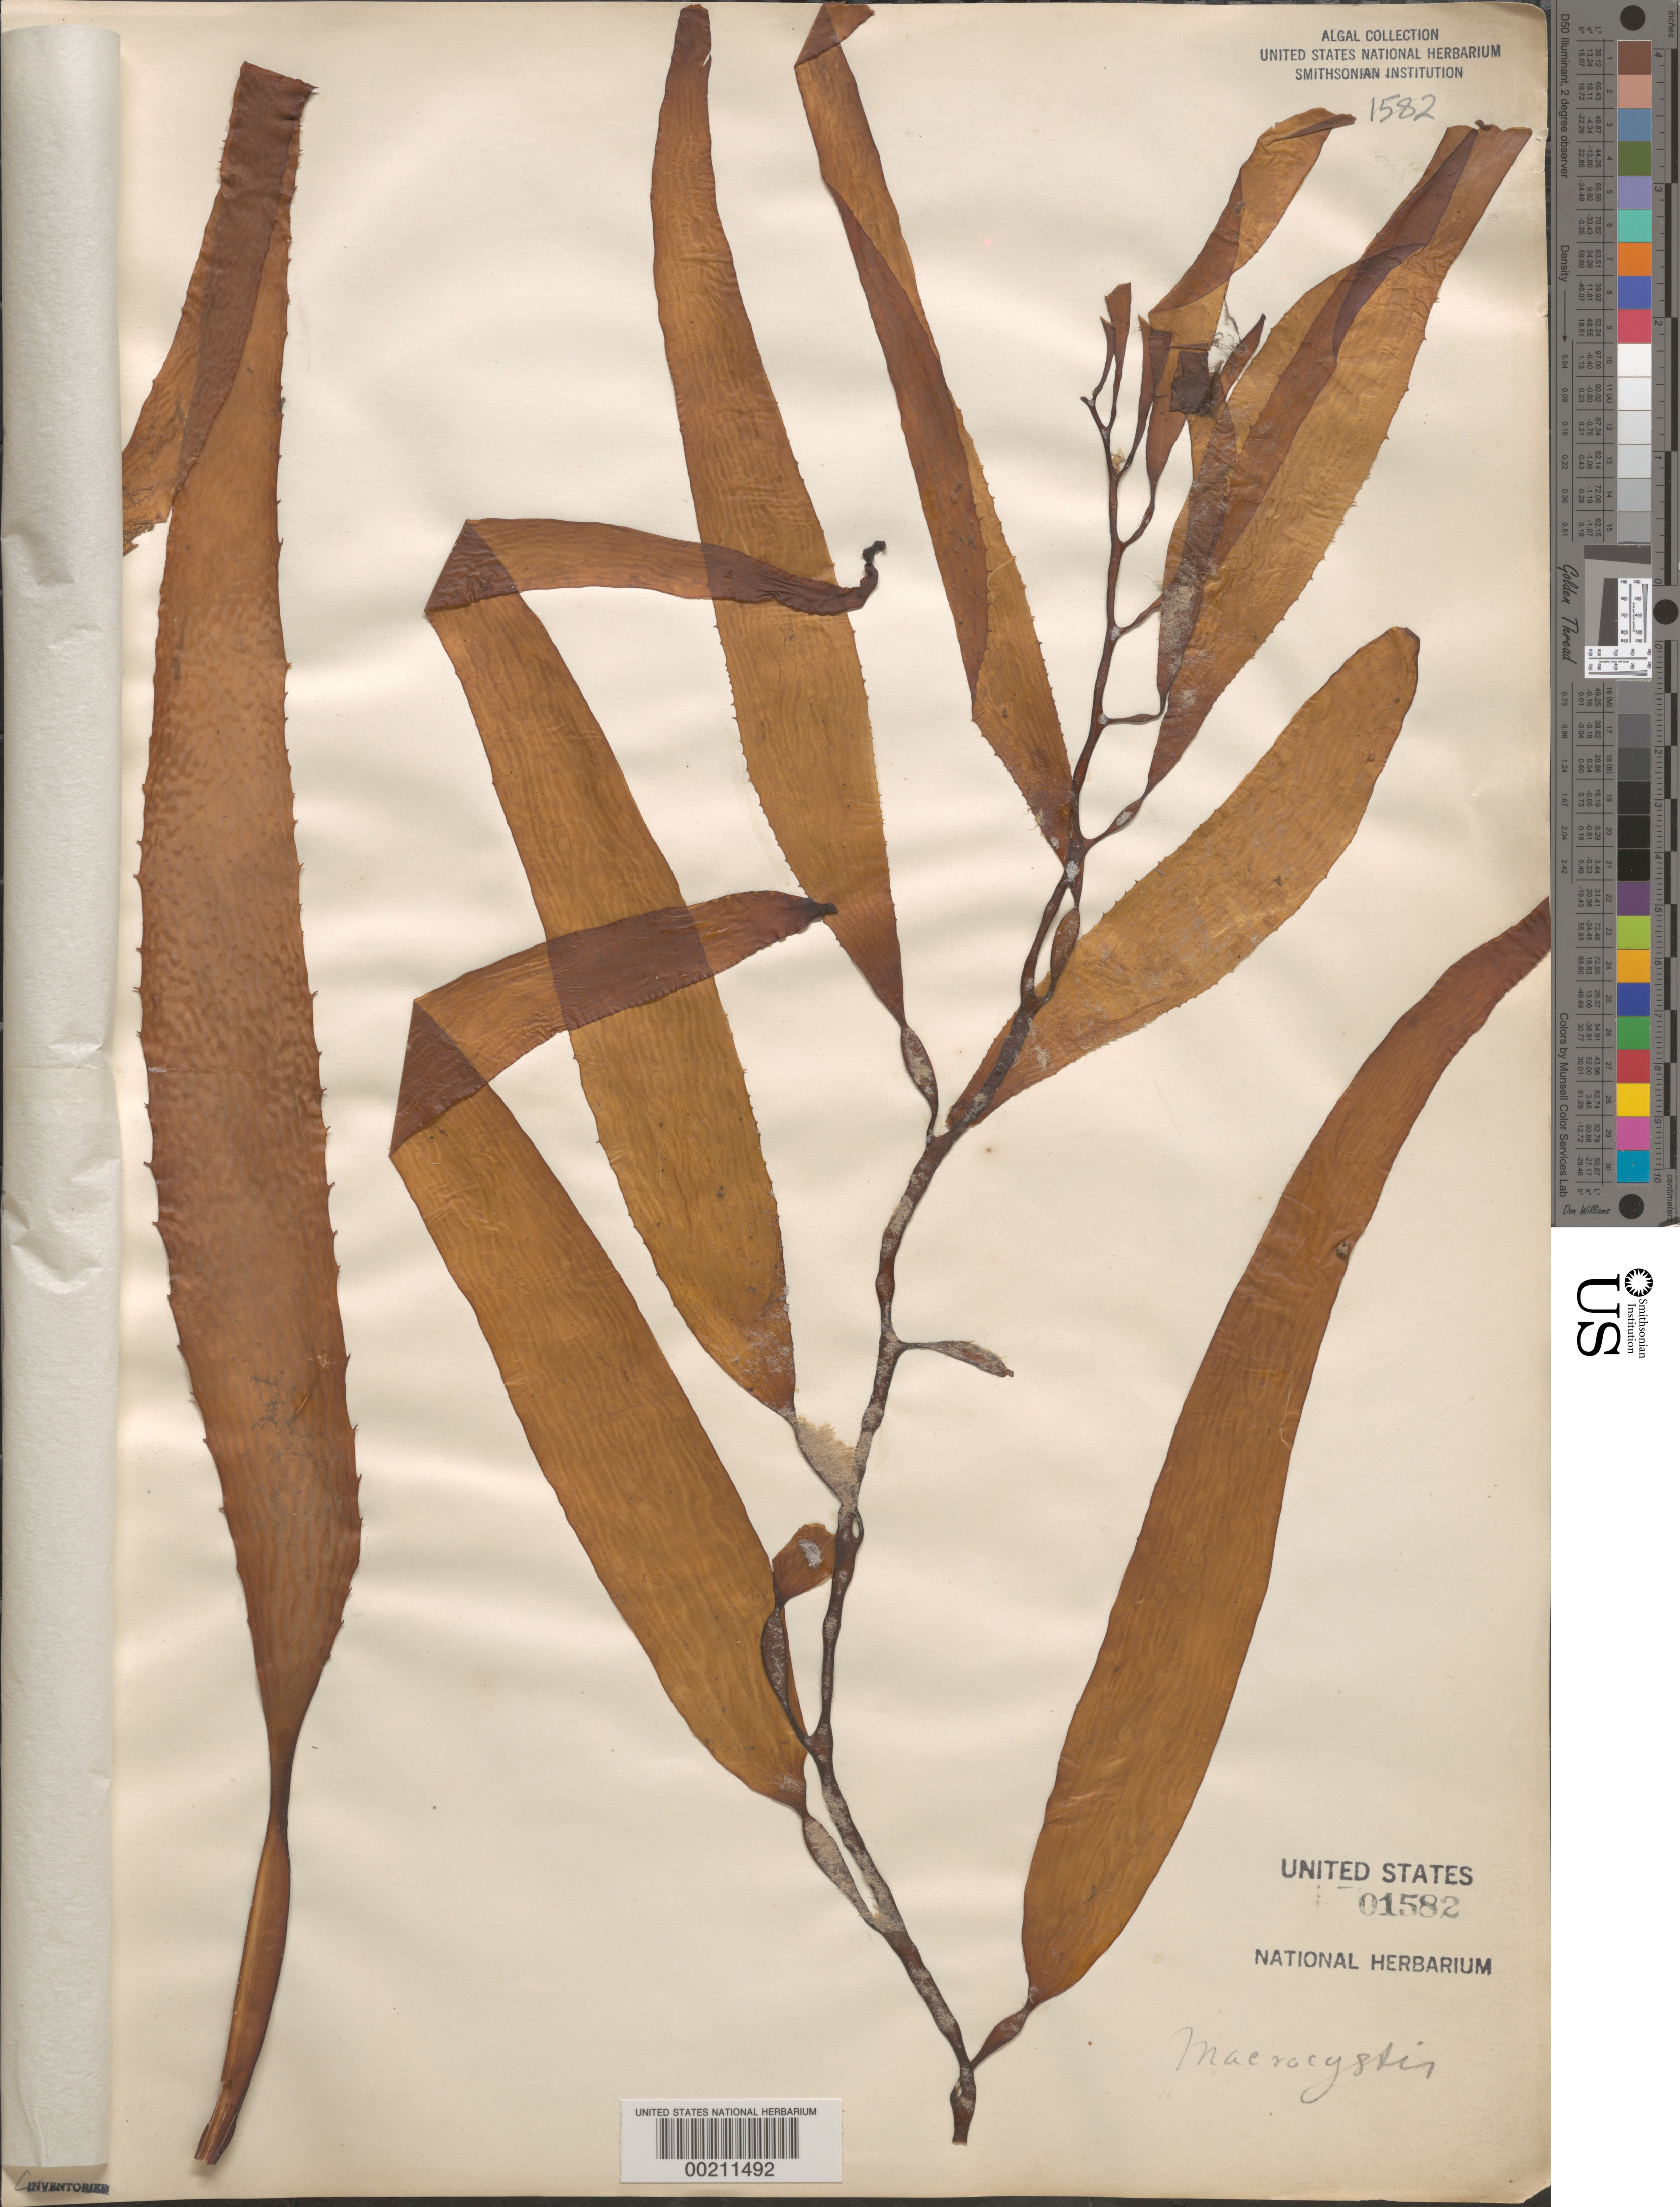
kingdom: Chromista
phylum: Ochrophyta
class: Phaeophyceae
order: Laminariales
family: Laminariaceae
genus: Macrocystis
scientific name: Macrocystis sp.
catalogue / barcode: US 1582